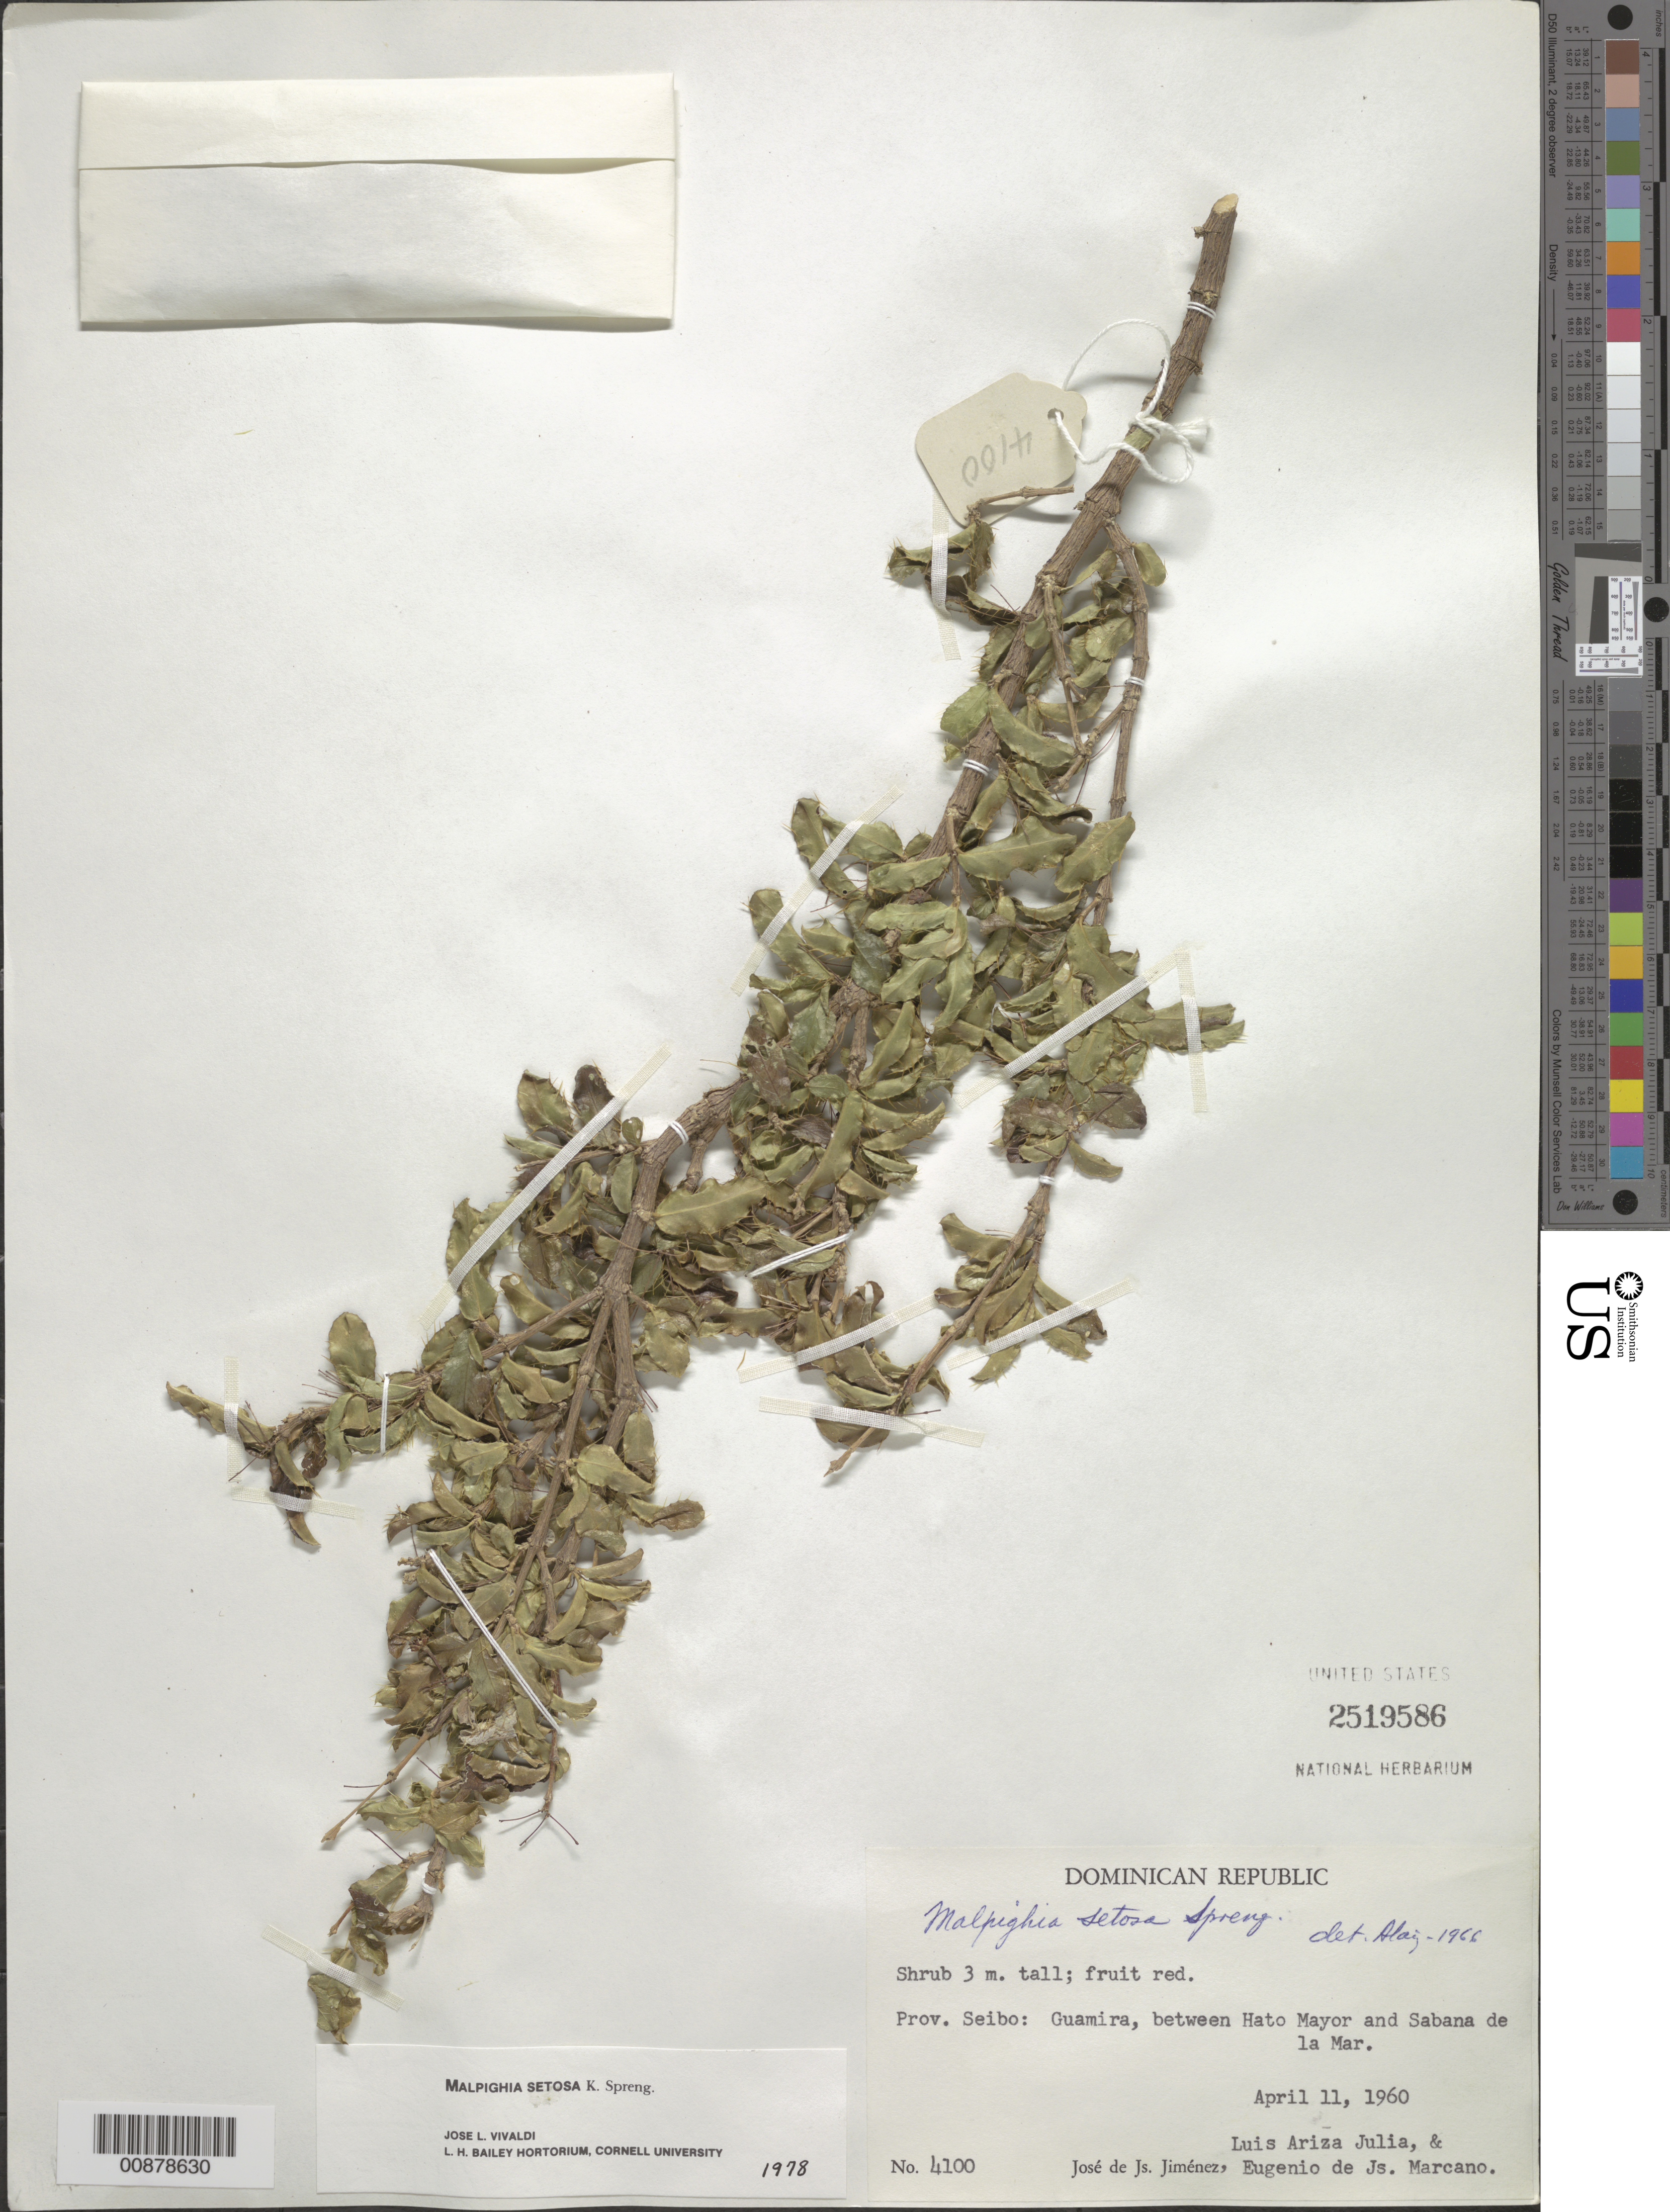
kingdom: Plantae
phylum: Tracheophyta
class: Magnoliopsida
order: Malpighiales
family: Malpighiaceae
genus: Malpighia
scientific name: Malpighia setosa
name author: Spreng.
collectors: L. Ariza-Julia, J. J. Jiménez Almonte & E. J. Marcano F.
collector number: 4100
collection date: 1960-04-11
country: Dominican Republic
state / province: El Seíbo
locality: Guamira, between Hato Mayor and Sabana de la Mar.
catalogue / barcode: US 2519586